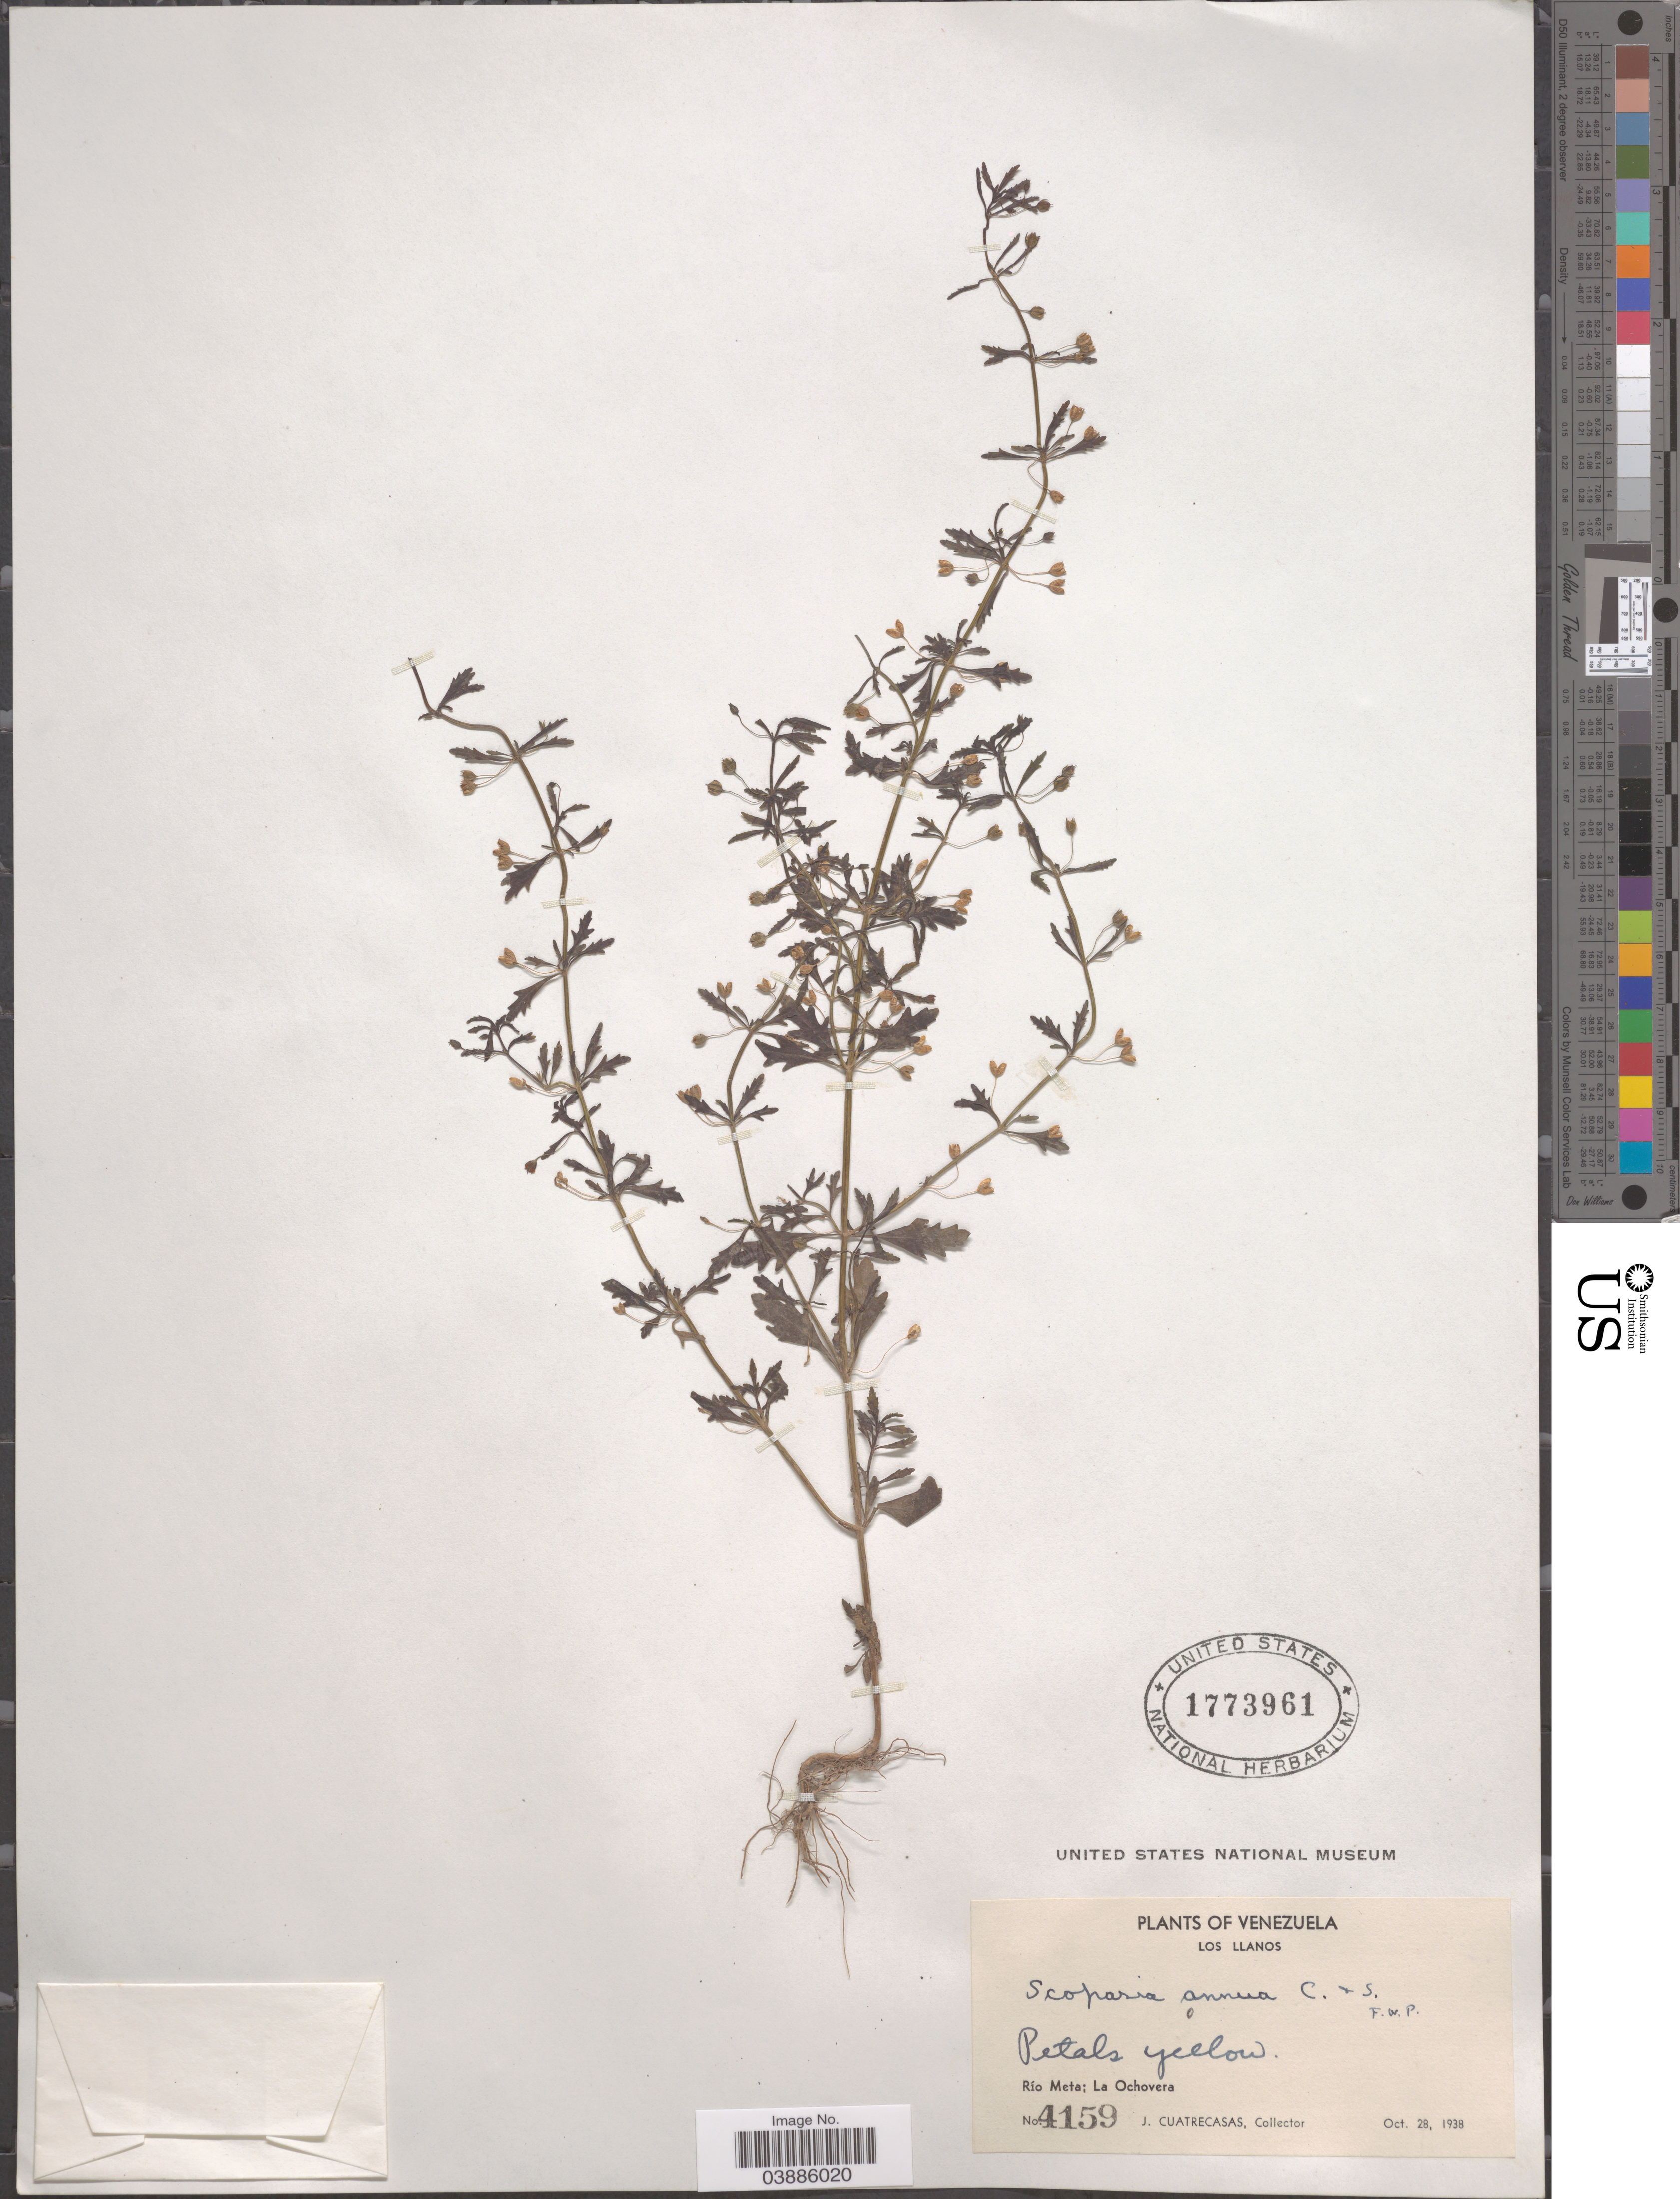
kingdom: Plantae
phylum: Tracheophyta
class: Magnoliopsida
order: Lamiales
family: Plantaginaceae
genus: Scoparia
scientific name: Scoparia dulcis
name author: L.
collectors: J. Cuatrecasas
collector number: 4159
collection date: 1938-10-28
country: Venezuela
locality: Los Llanos. Río Meta; La Ochovera.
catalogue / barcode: US 1773961